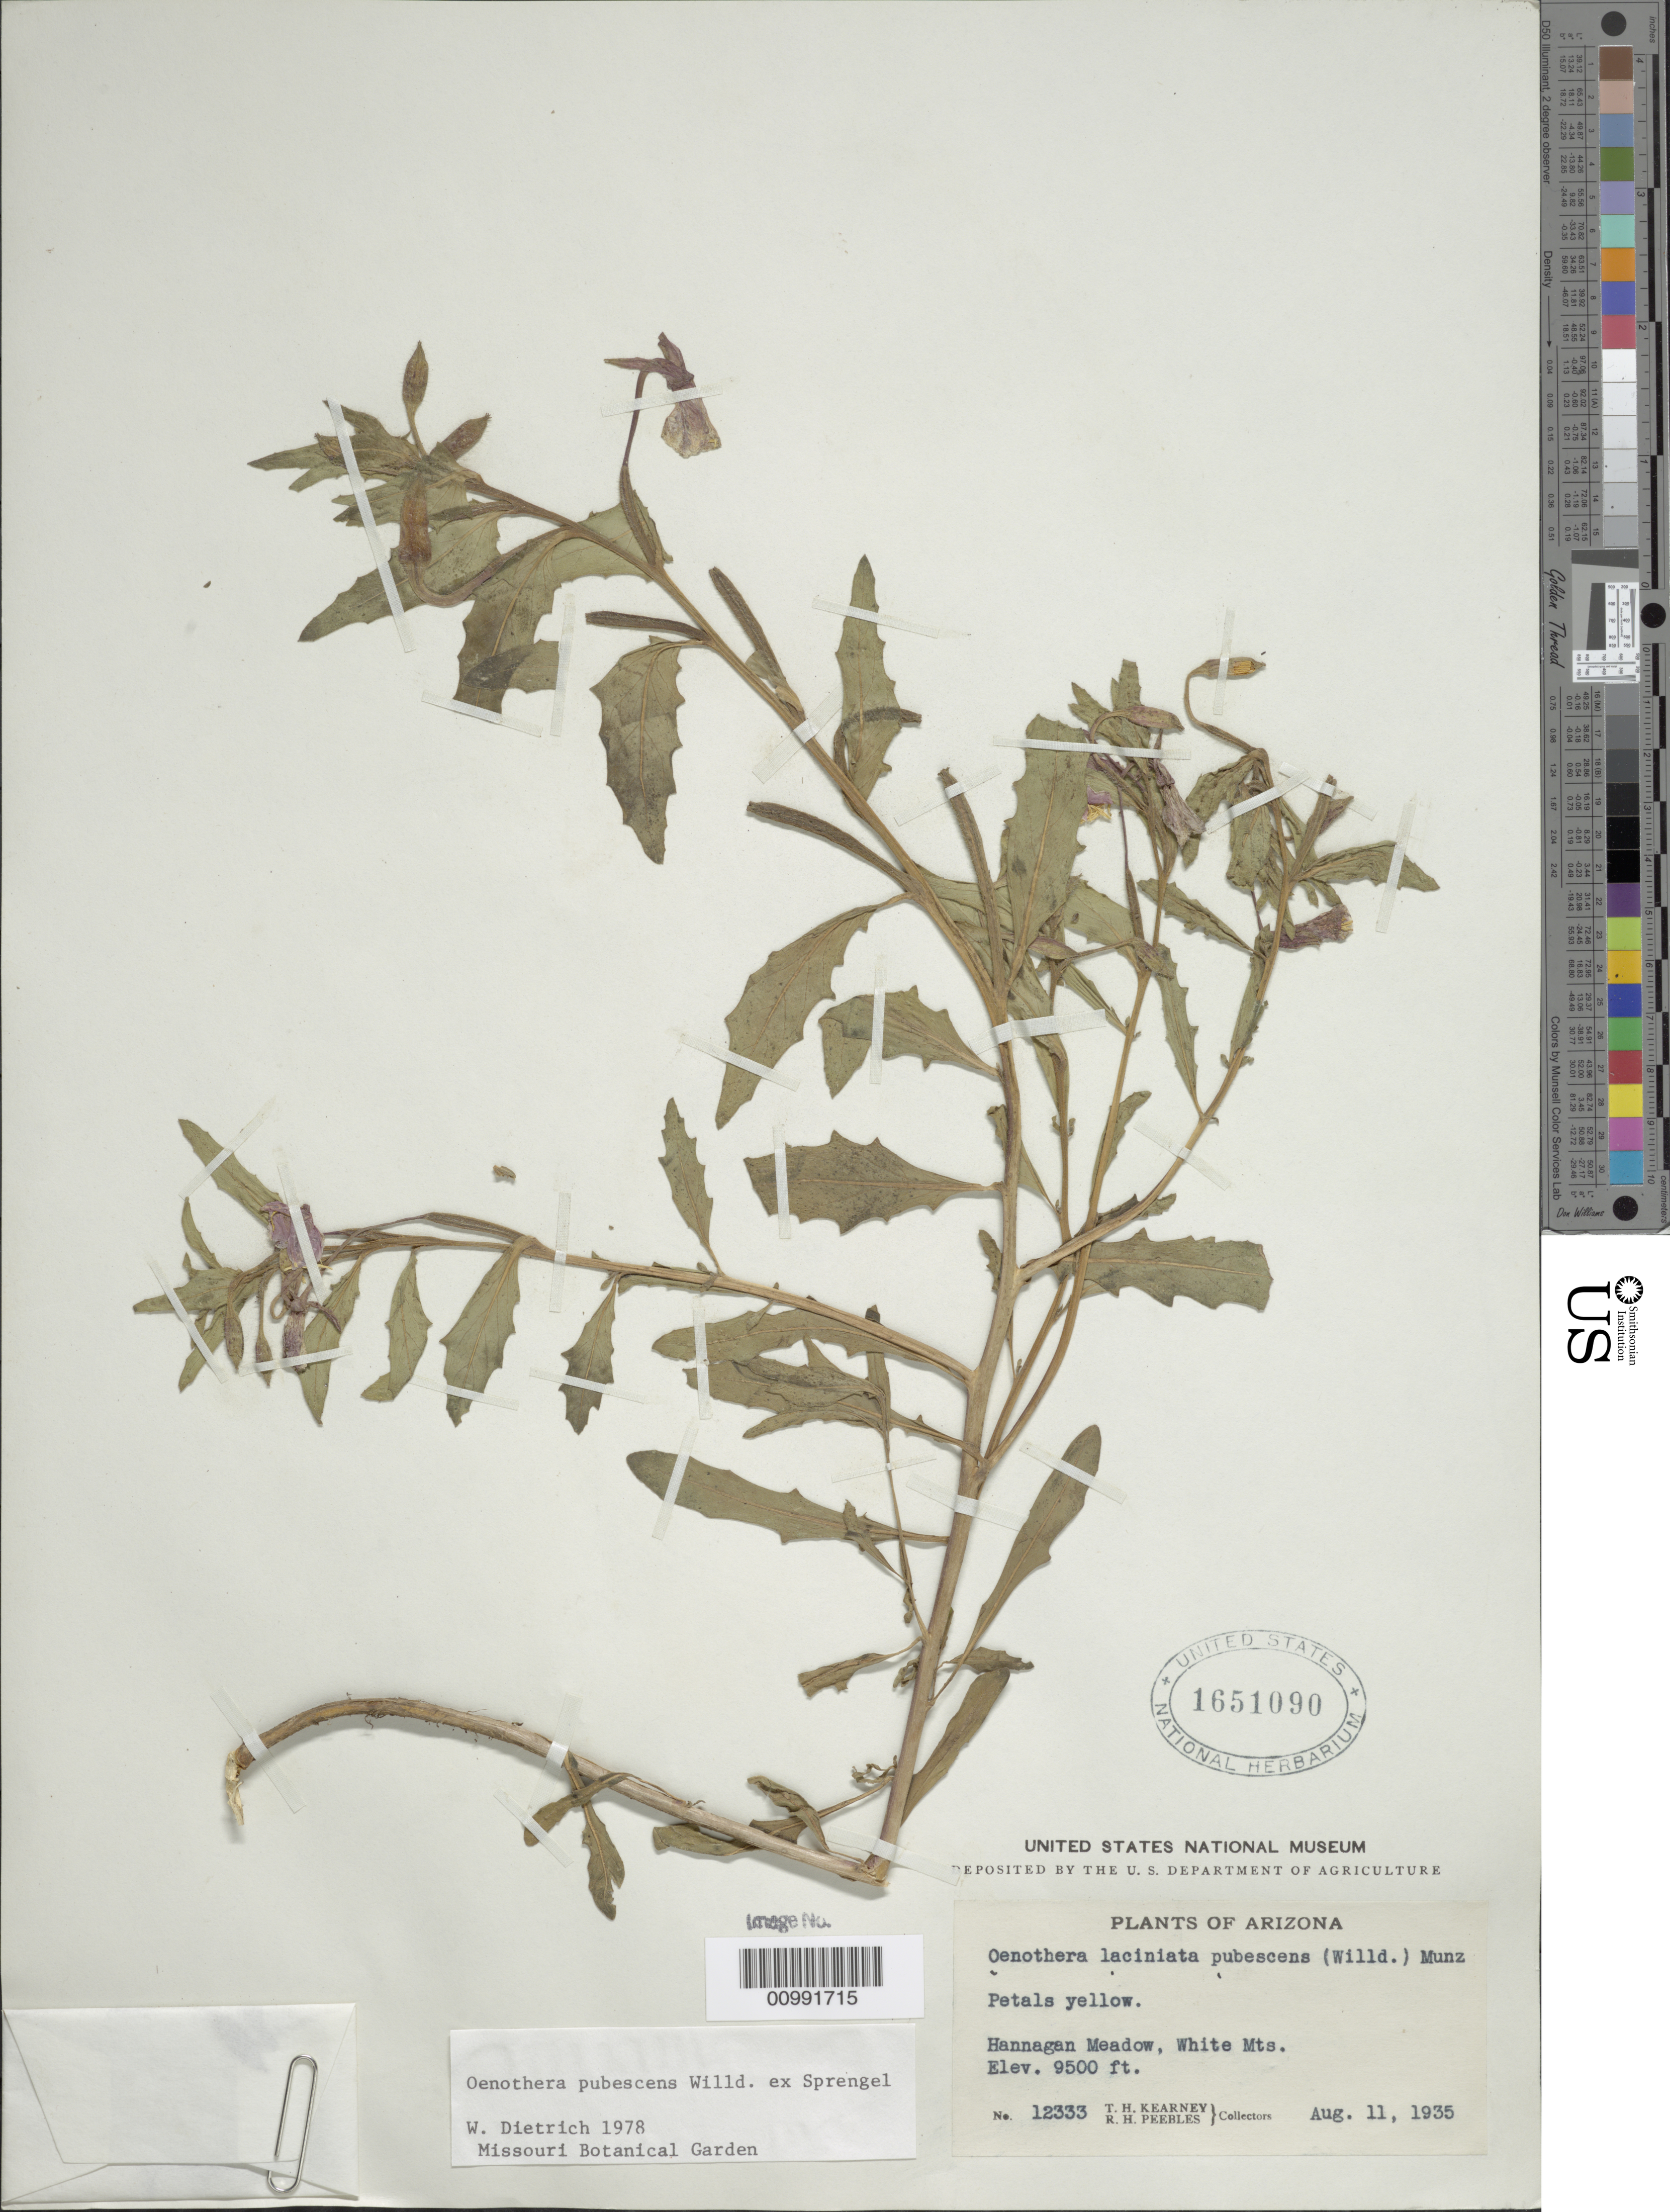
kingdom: Plantae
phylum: Tracheophyta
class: Magnoliopsida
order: Myrtales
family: Onagraceae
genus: Oenothera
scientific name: Oenothera pubescens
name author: Willd. ex Spreng.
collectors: T. H. Kearney & R. H. Peebles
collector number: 12333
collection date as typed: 11 Aug 1935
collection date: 1935-08-11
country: United States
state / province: Arizona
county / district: Apache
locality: Hannagan Meadow, White Mountains.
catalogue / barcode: US 1651090